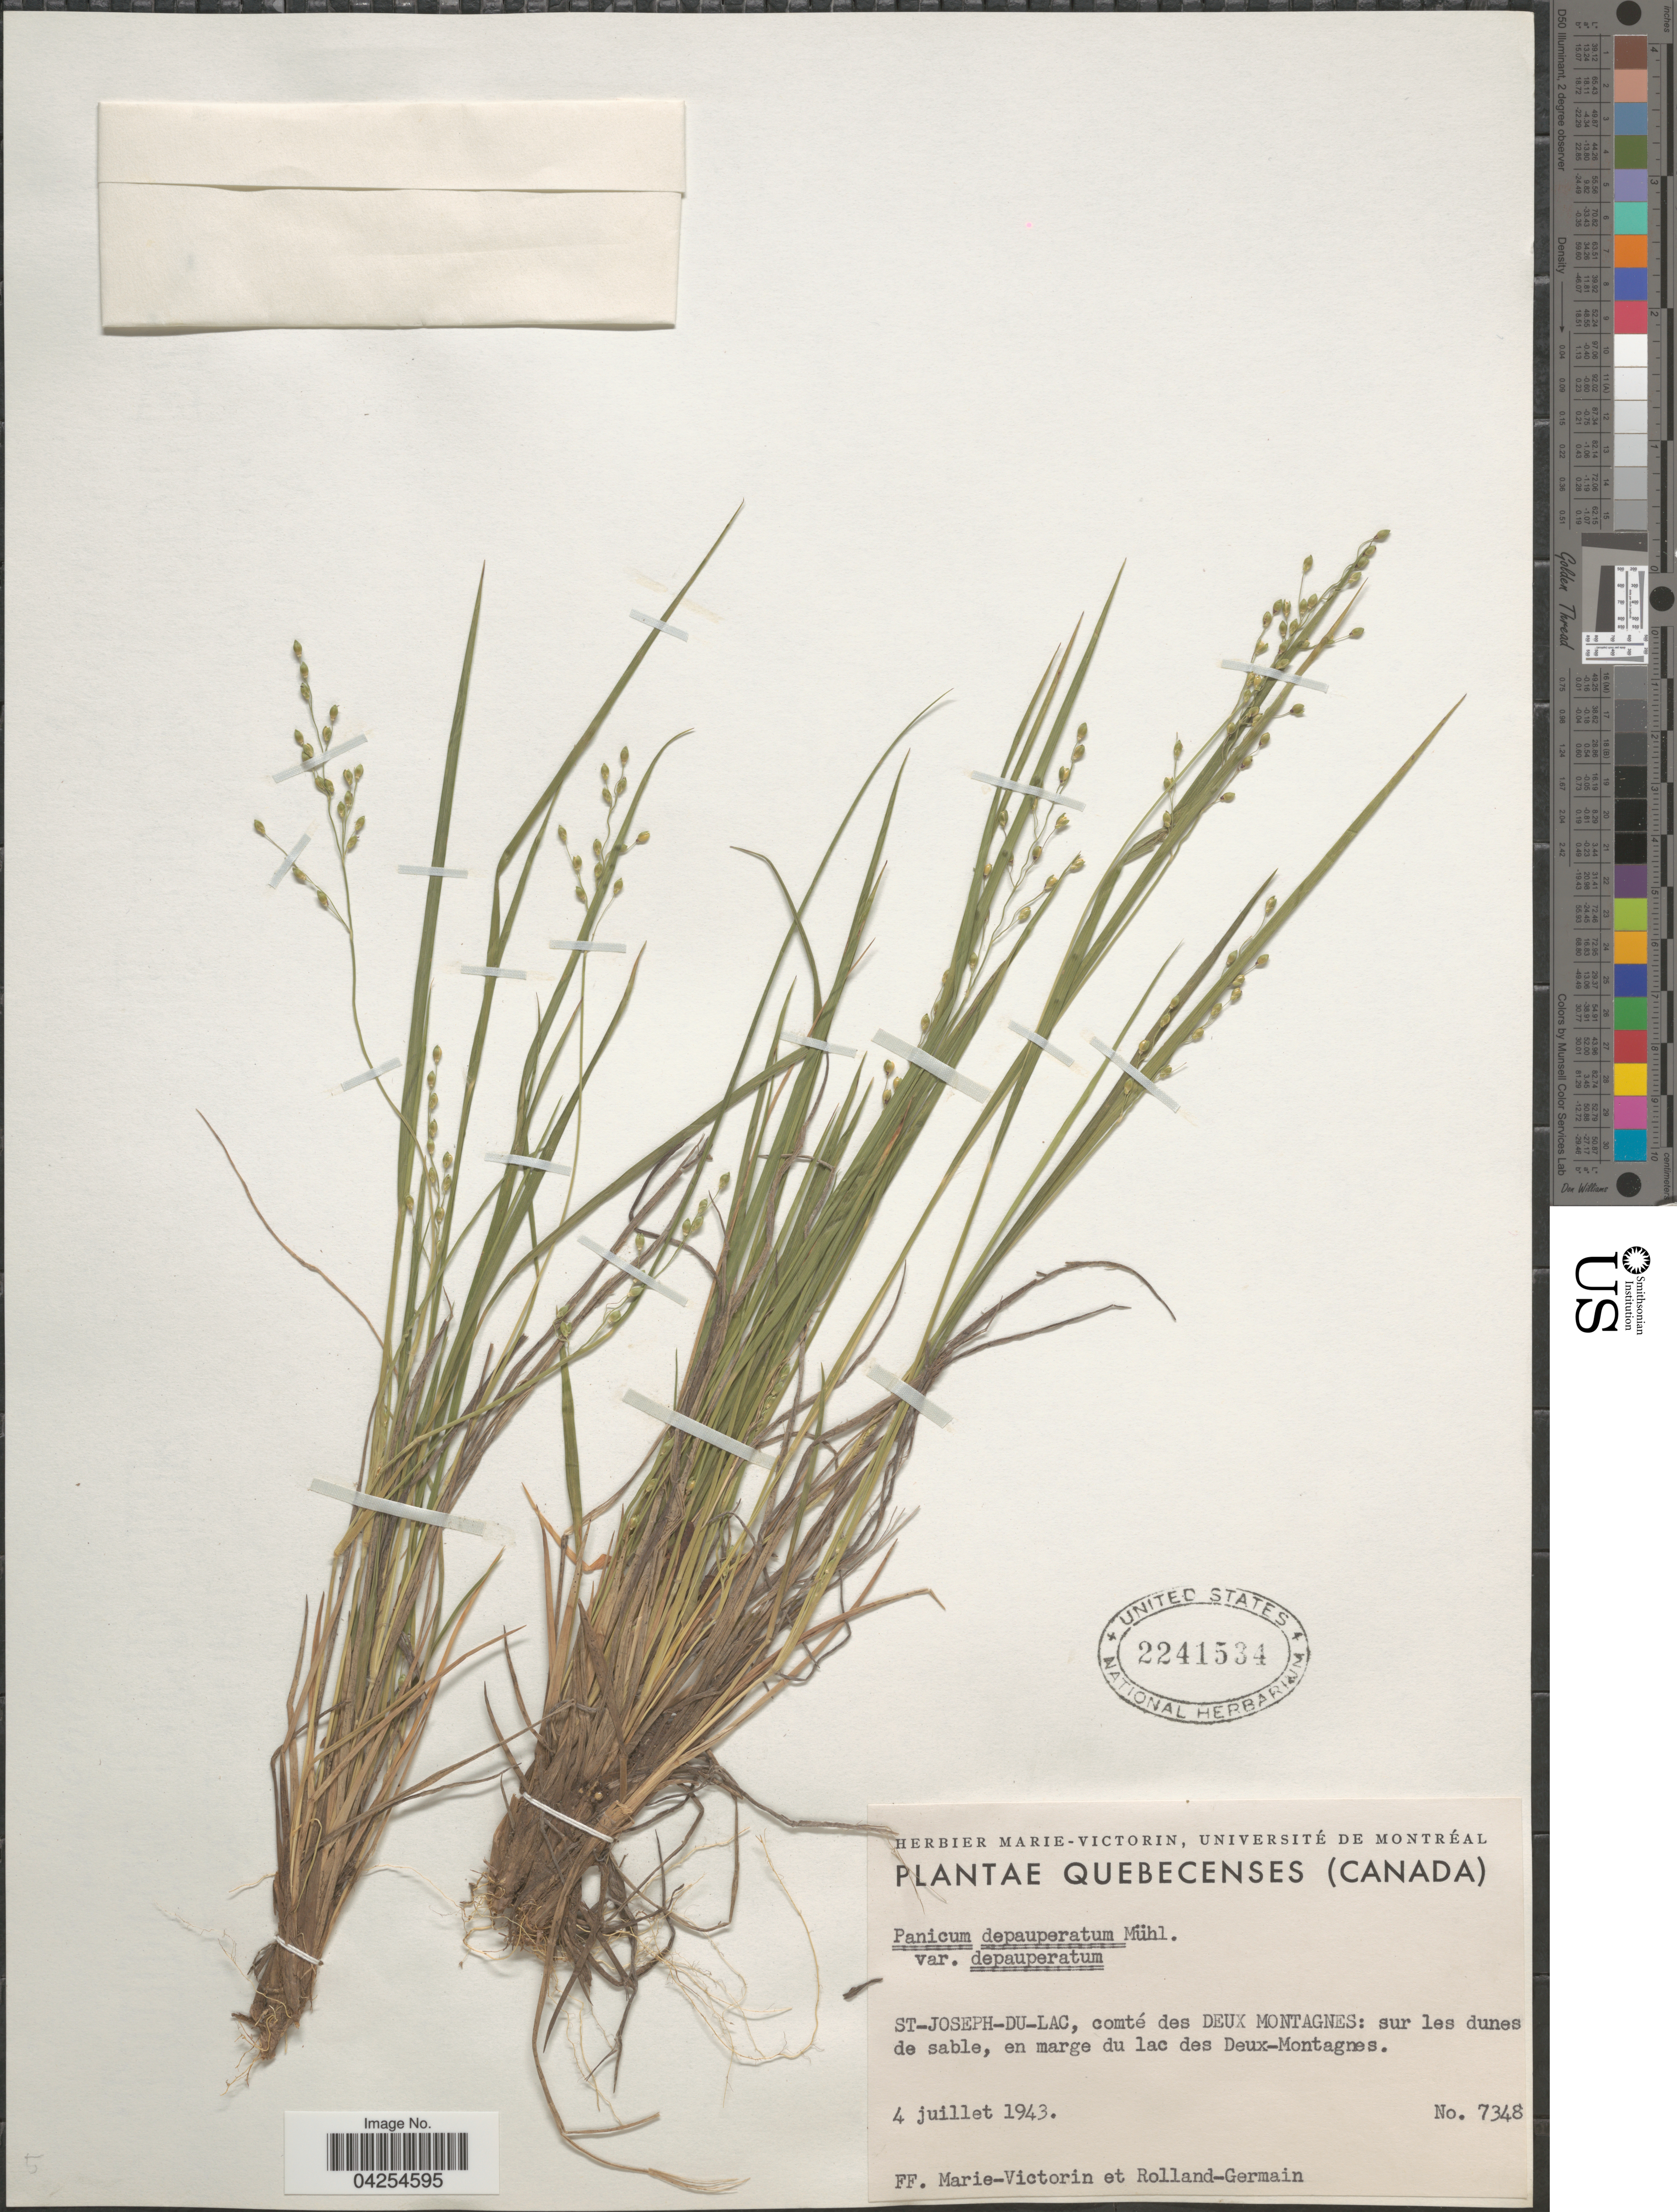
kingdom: Plantae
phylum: Tracheophyta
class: Liliopsida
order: Poales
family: Poaceae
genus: Dichanthelium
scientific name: Dichanthelium depauperatum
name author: (Muhl.) Gould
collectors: F. Marie-Victorin & Rolland-Germain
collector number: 7348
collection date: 1943-07-04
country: Canada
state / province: Quebec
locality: St-Joseph-du-Lac, comté des Deux Montagnes: sur les dunes de sable, en marge du lac des Deux-Montagnes.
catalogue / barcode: US 2241534